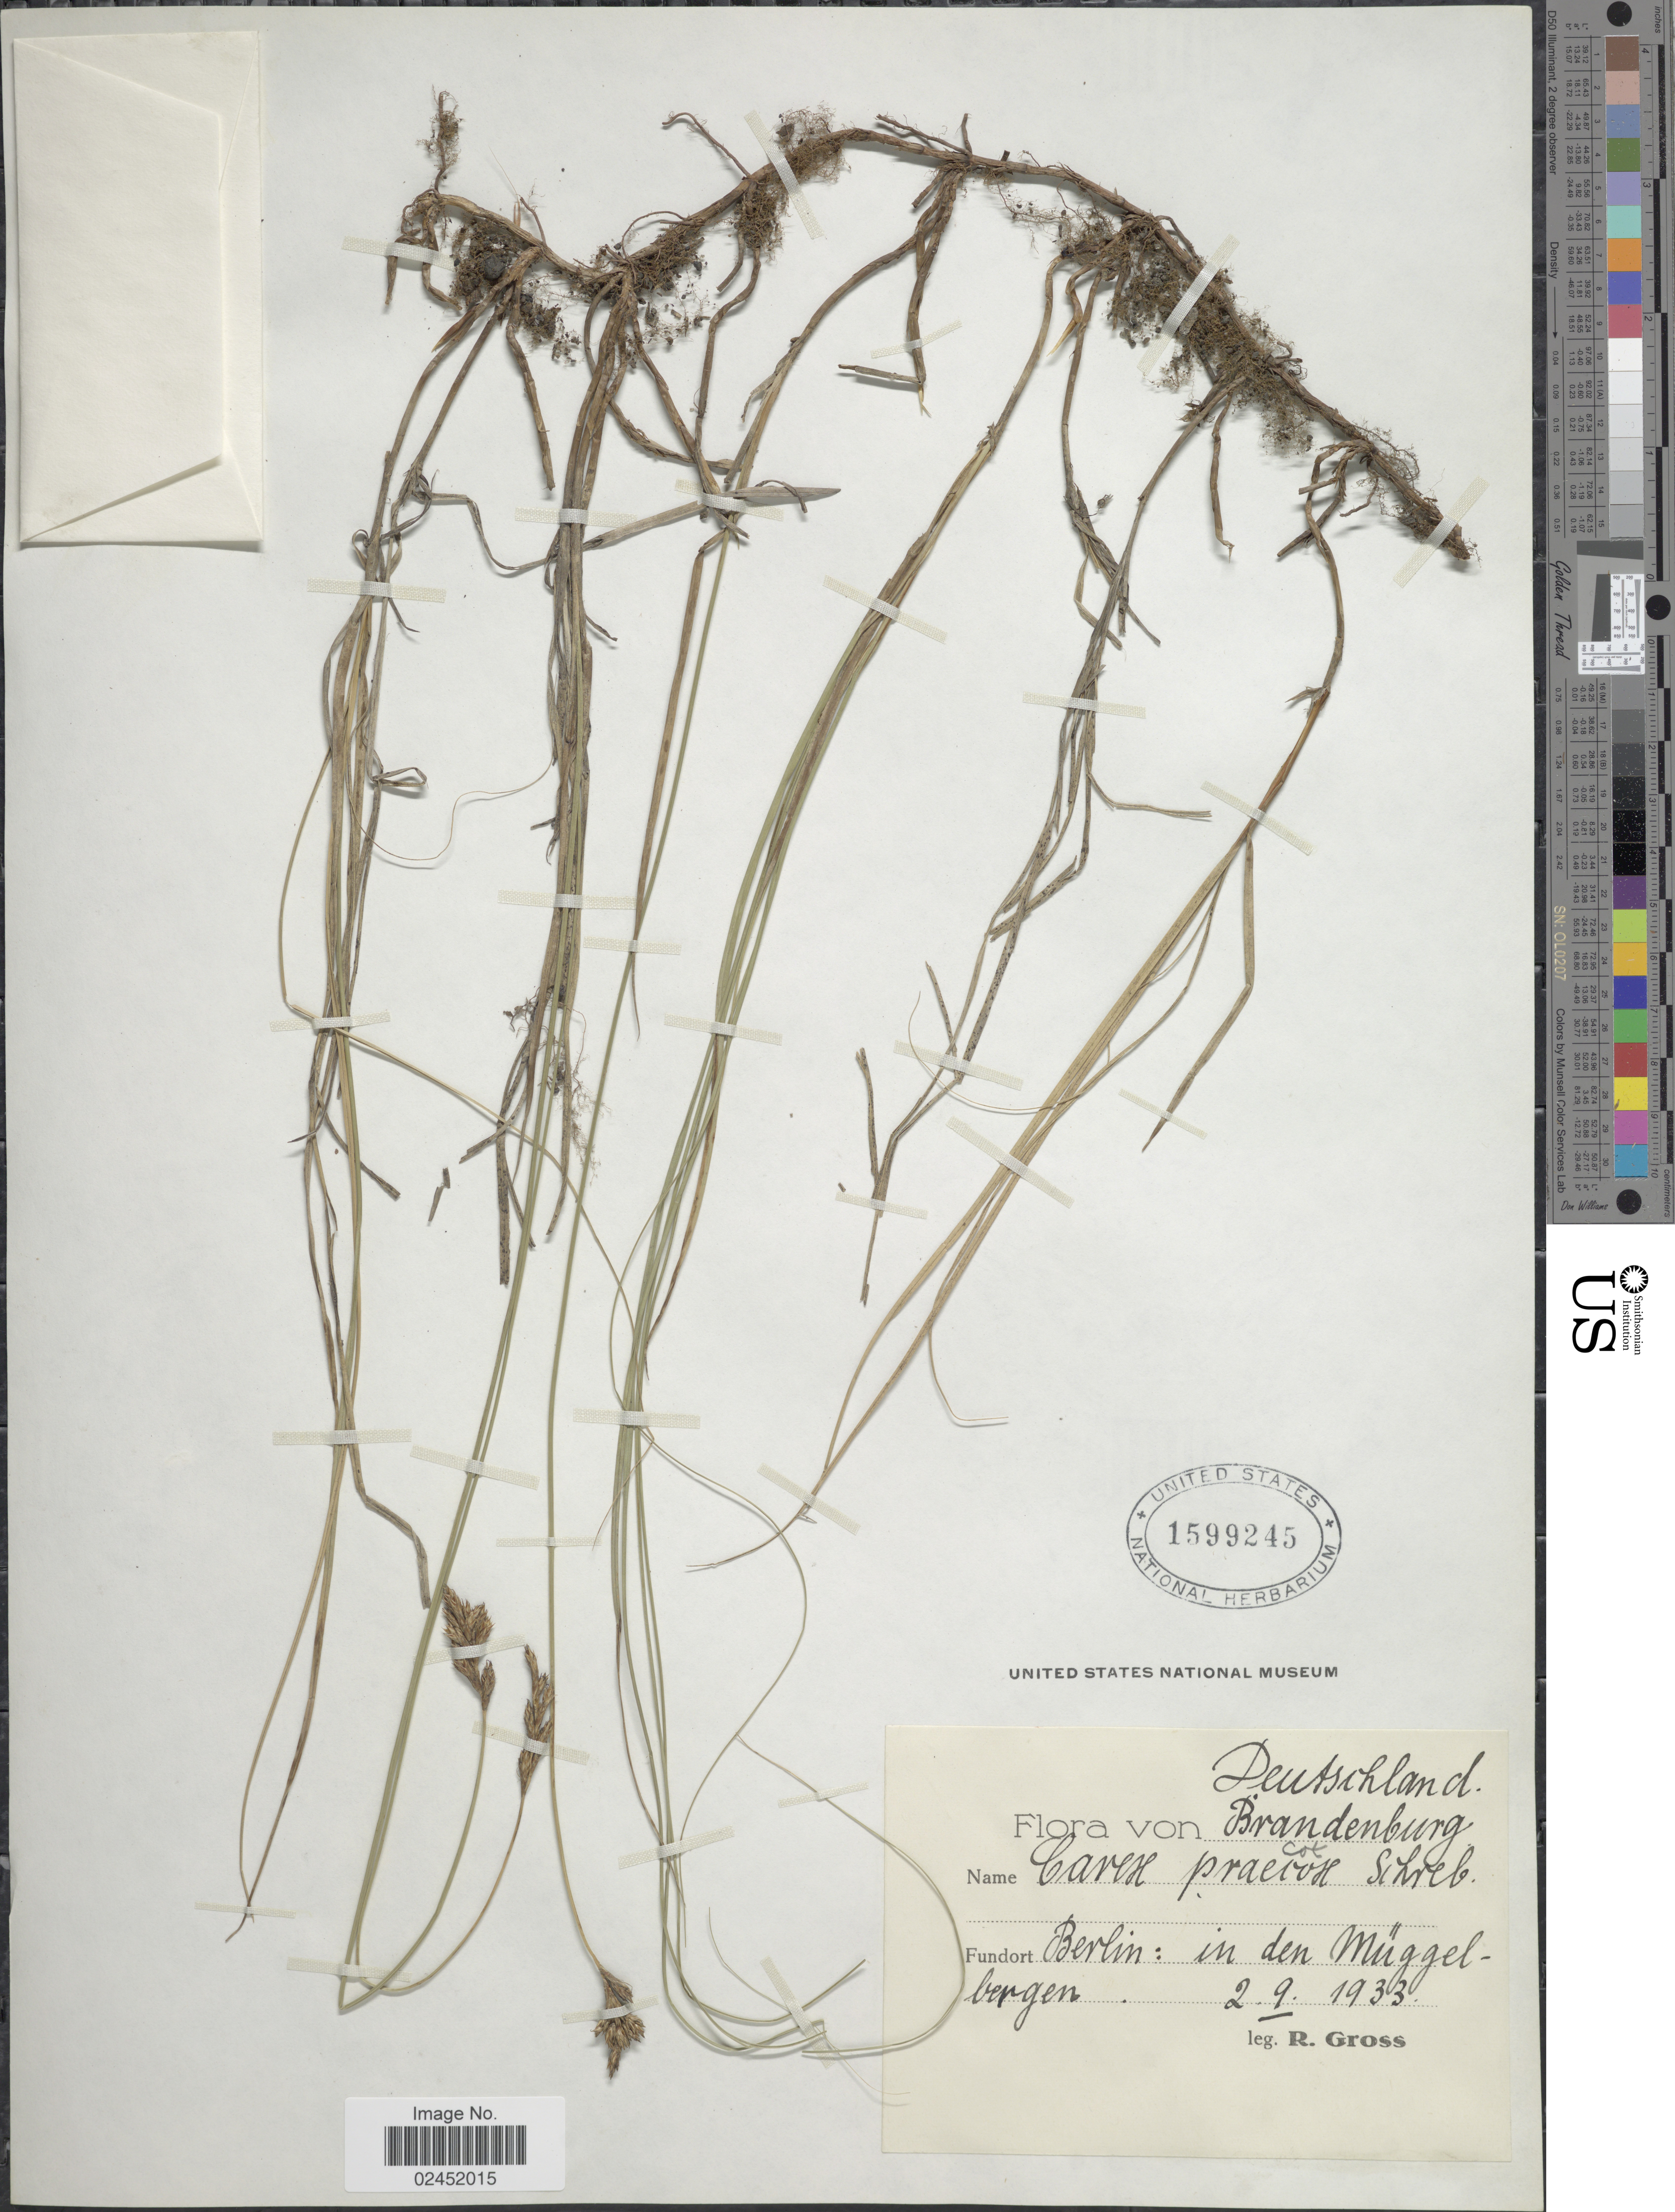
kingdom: Plantae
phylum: Tracheophyta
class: Liliopsida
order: Poales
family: Cyperaceae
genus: Carex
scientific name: Carex praecox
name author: Schreb.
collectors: R. Gross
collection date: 1933-09-02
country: Germany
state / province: Berlin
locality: Brandenburg, in den Müggelbergen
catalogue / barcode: US 1599245